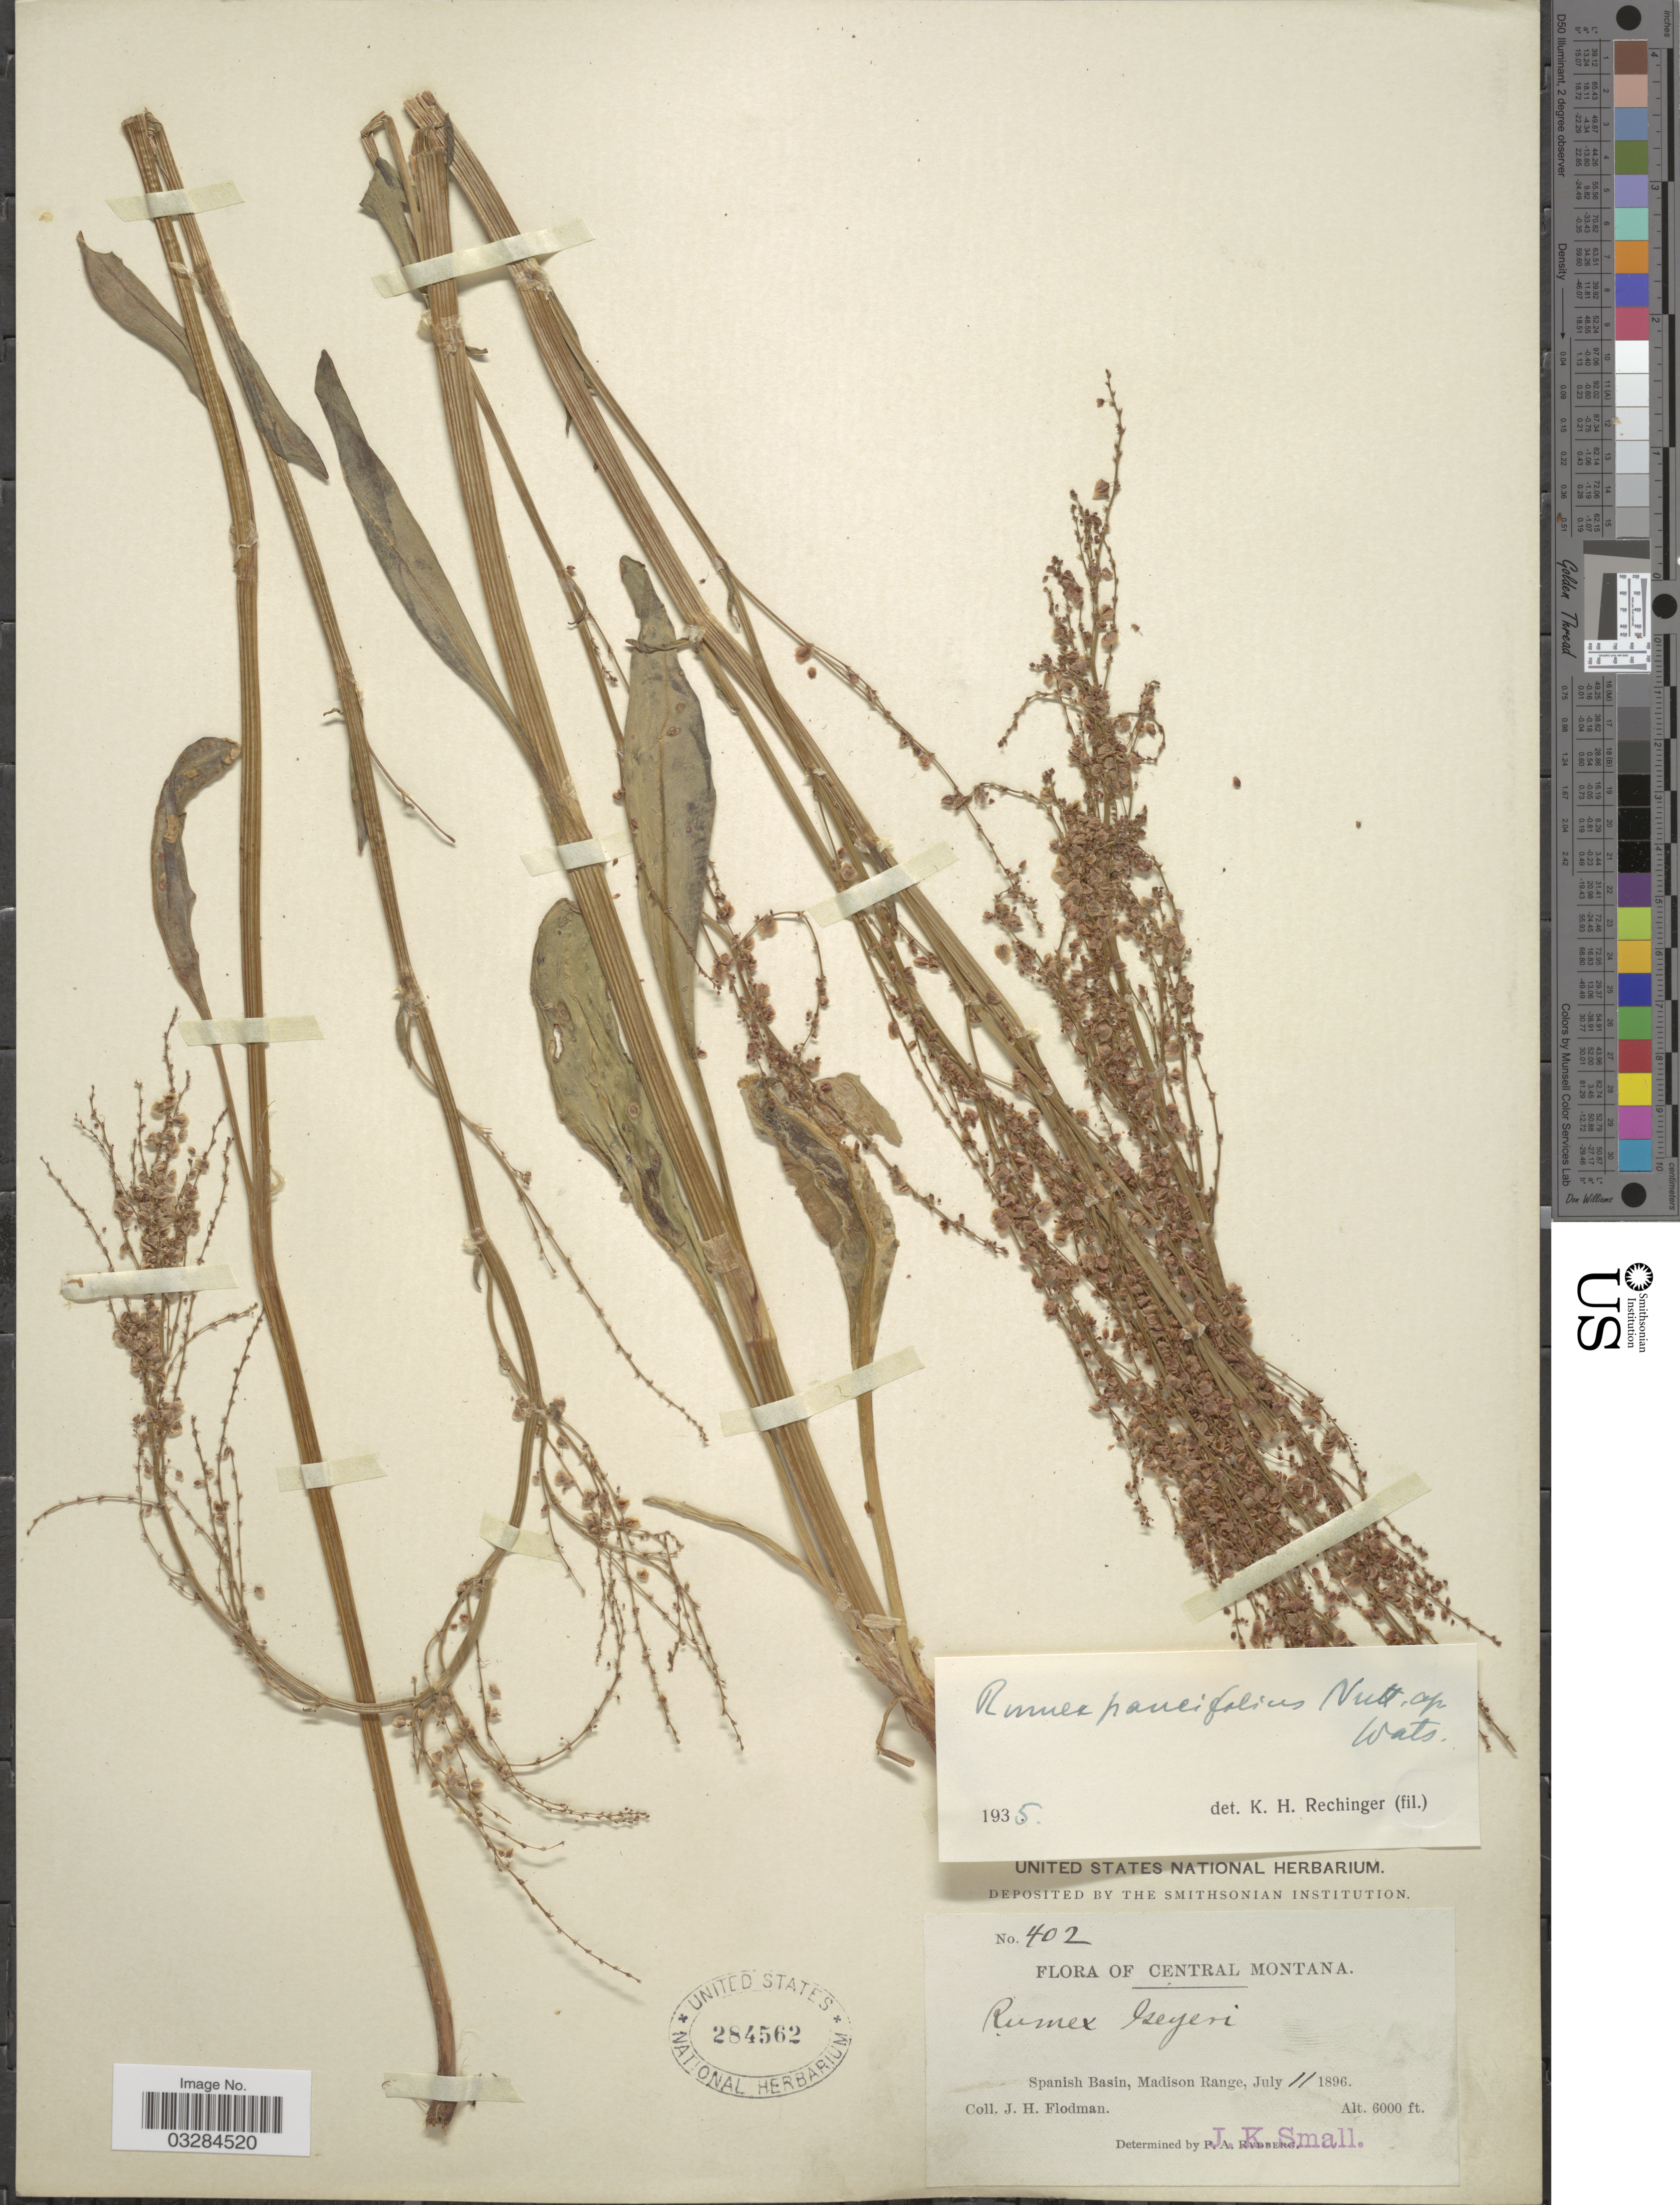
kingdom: Plantae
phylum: Tracheophyta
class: Magnoliopsida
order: Caryophyllales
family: Polygonaceae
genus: Rumex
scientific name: Rumex paucifolius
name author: Nutt.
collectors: J. Flodman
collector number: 402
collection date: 1896-07-11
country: United States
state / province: Montana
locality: Central Montana. Spanish Basin, Madison Range.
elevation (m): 1829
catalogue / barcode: US 284562